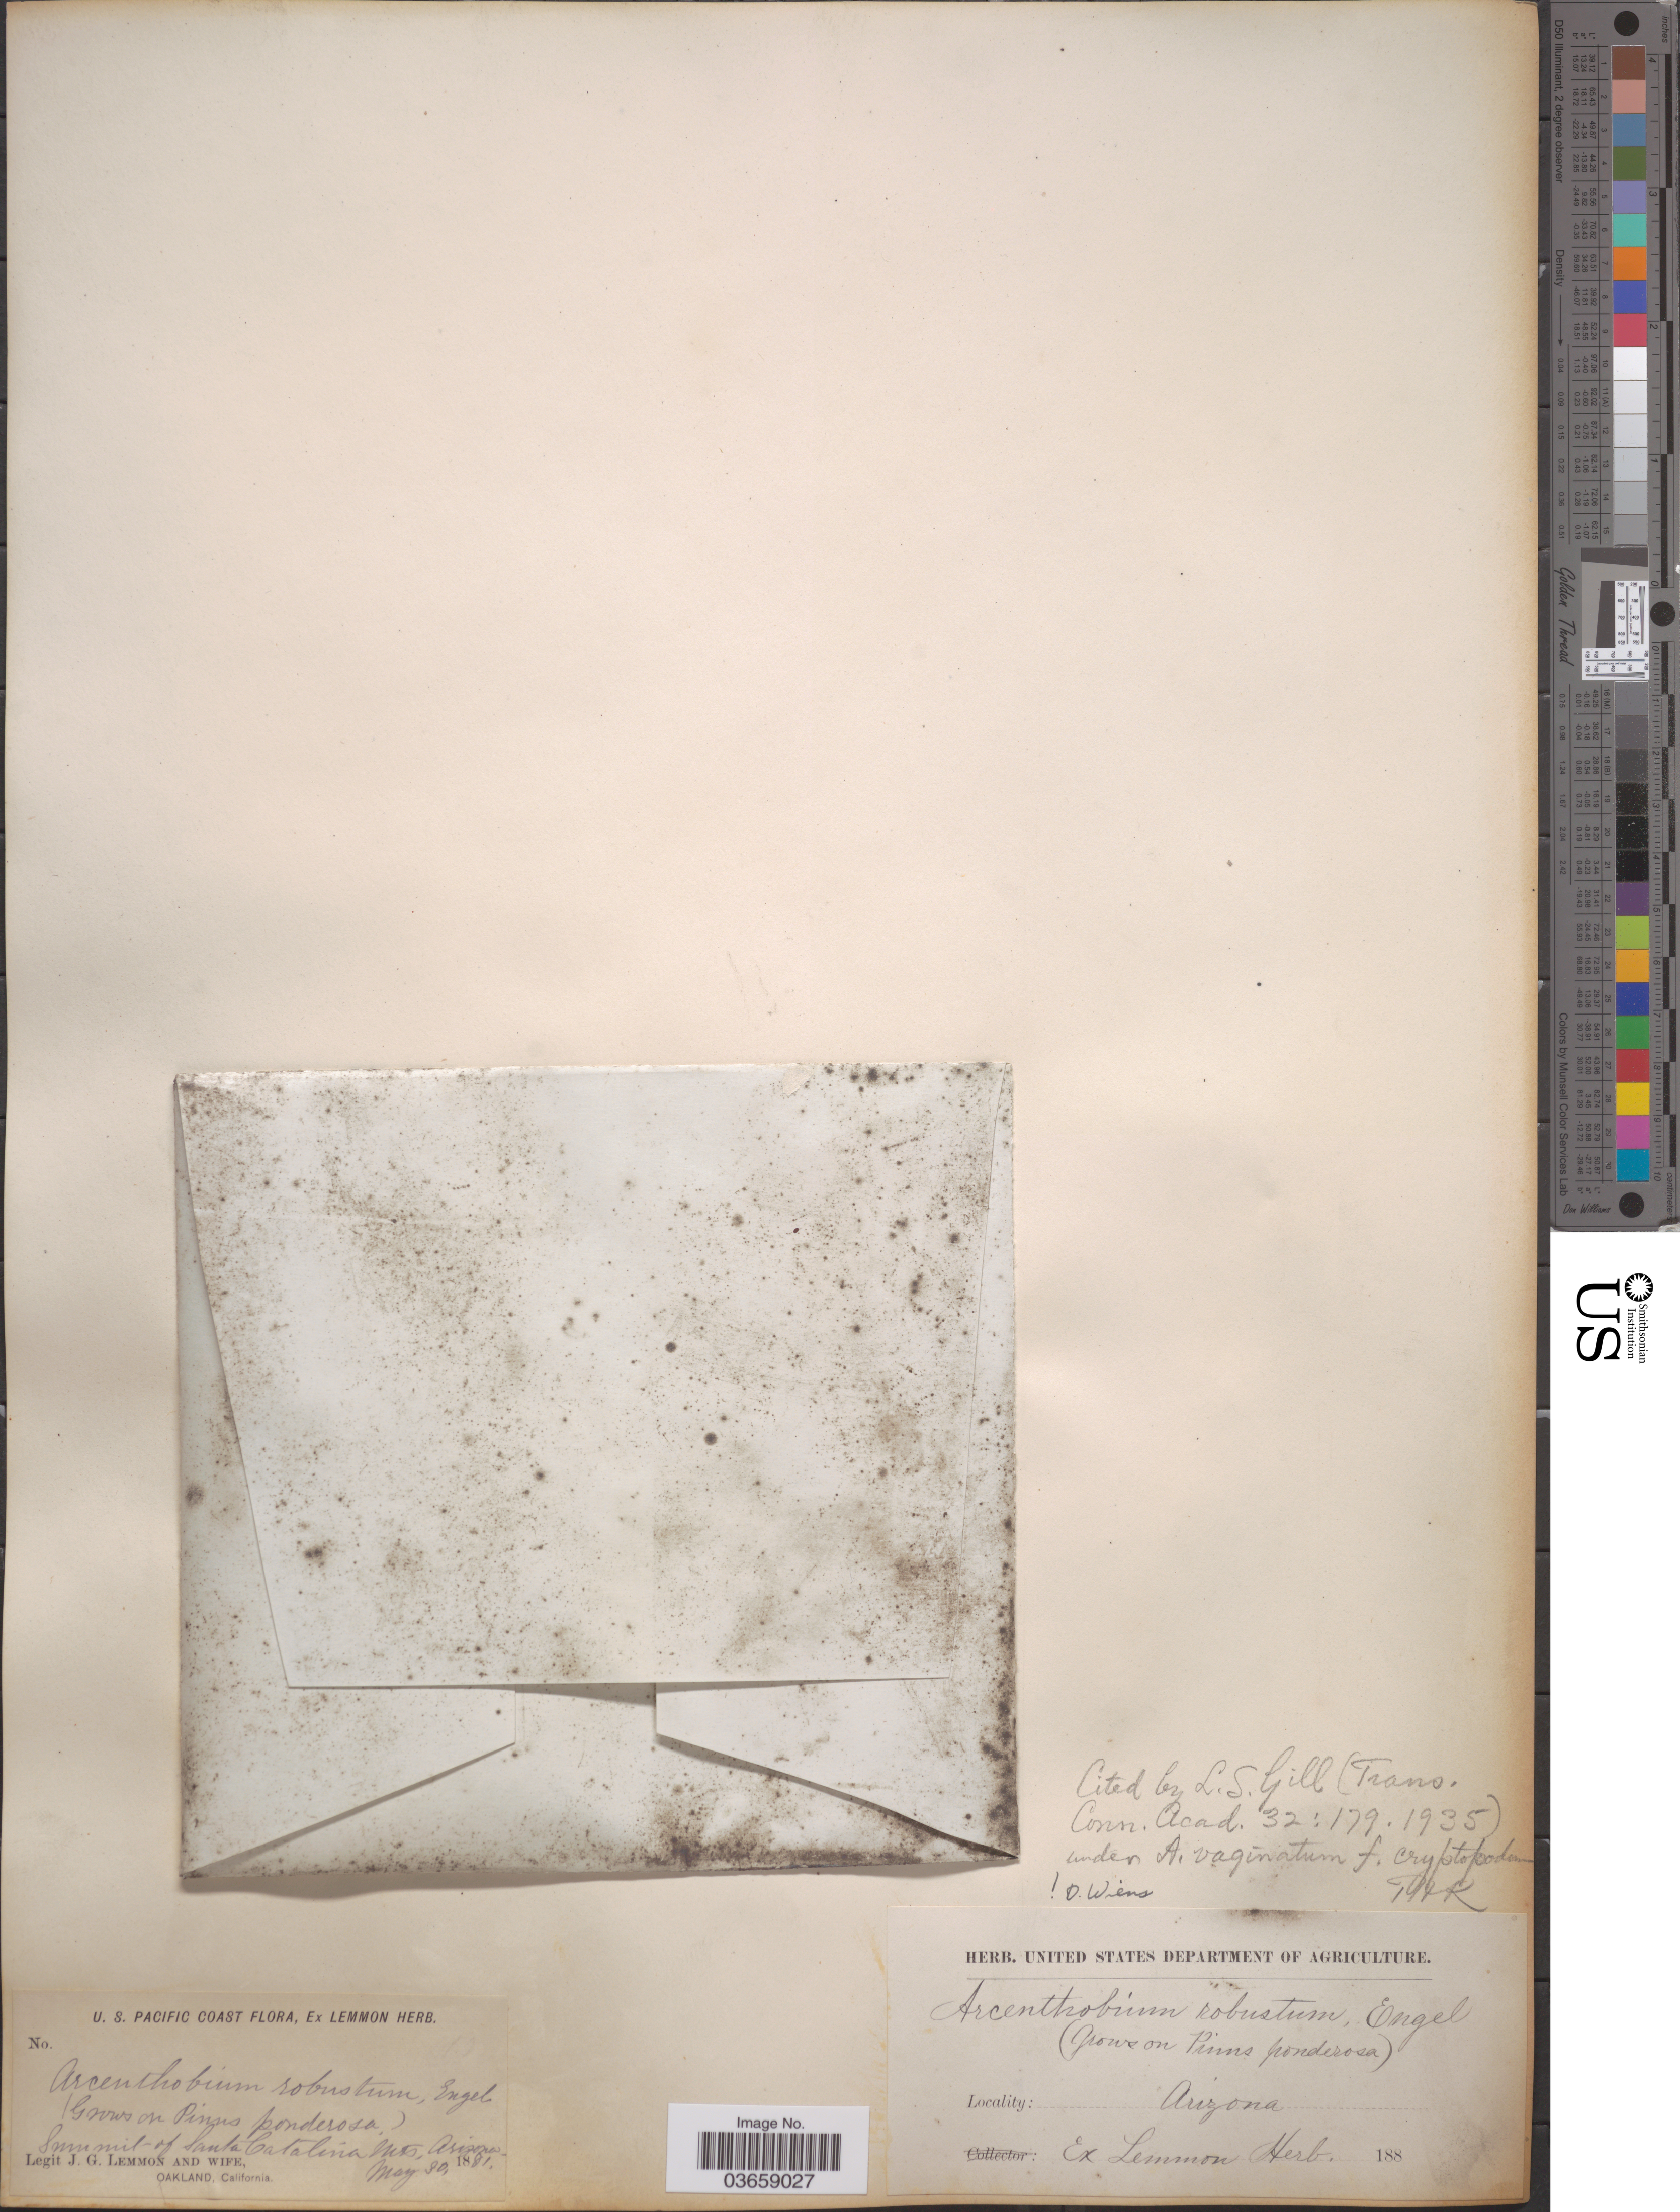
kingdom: Plantae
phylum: Tracheophyta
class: Magnoliopsida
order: Santalales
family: Viscaceae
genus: Arceuthobium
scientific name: Arceuthobium vaginatum f. cryptopodum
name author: (Engelm.) L.S. Gill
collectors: J. Lemmon & Mrs. J. G. Lemmon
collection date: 1881-05-30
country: United States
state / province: Arizona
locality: Summit of Santa Catalina Mts.